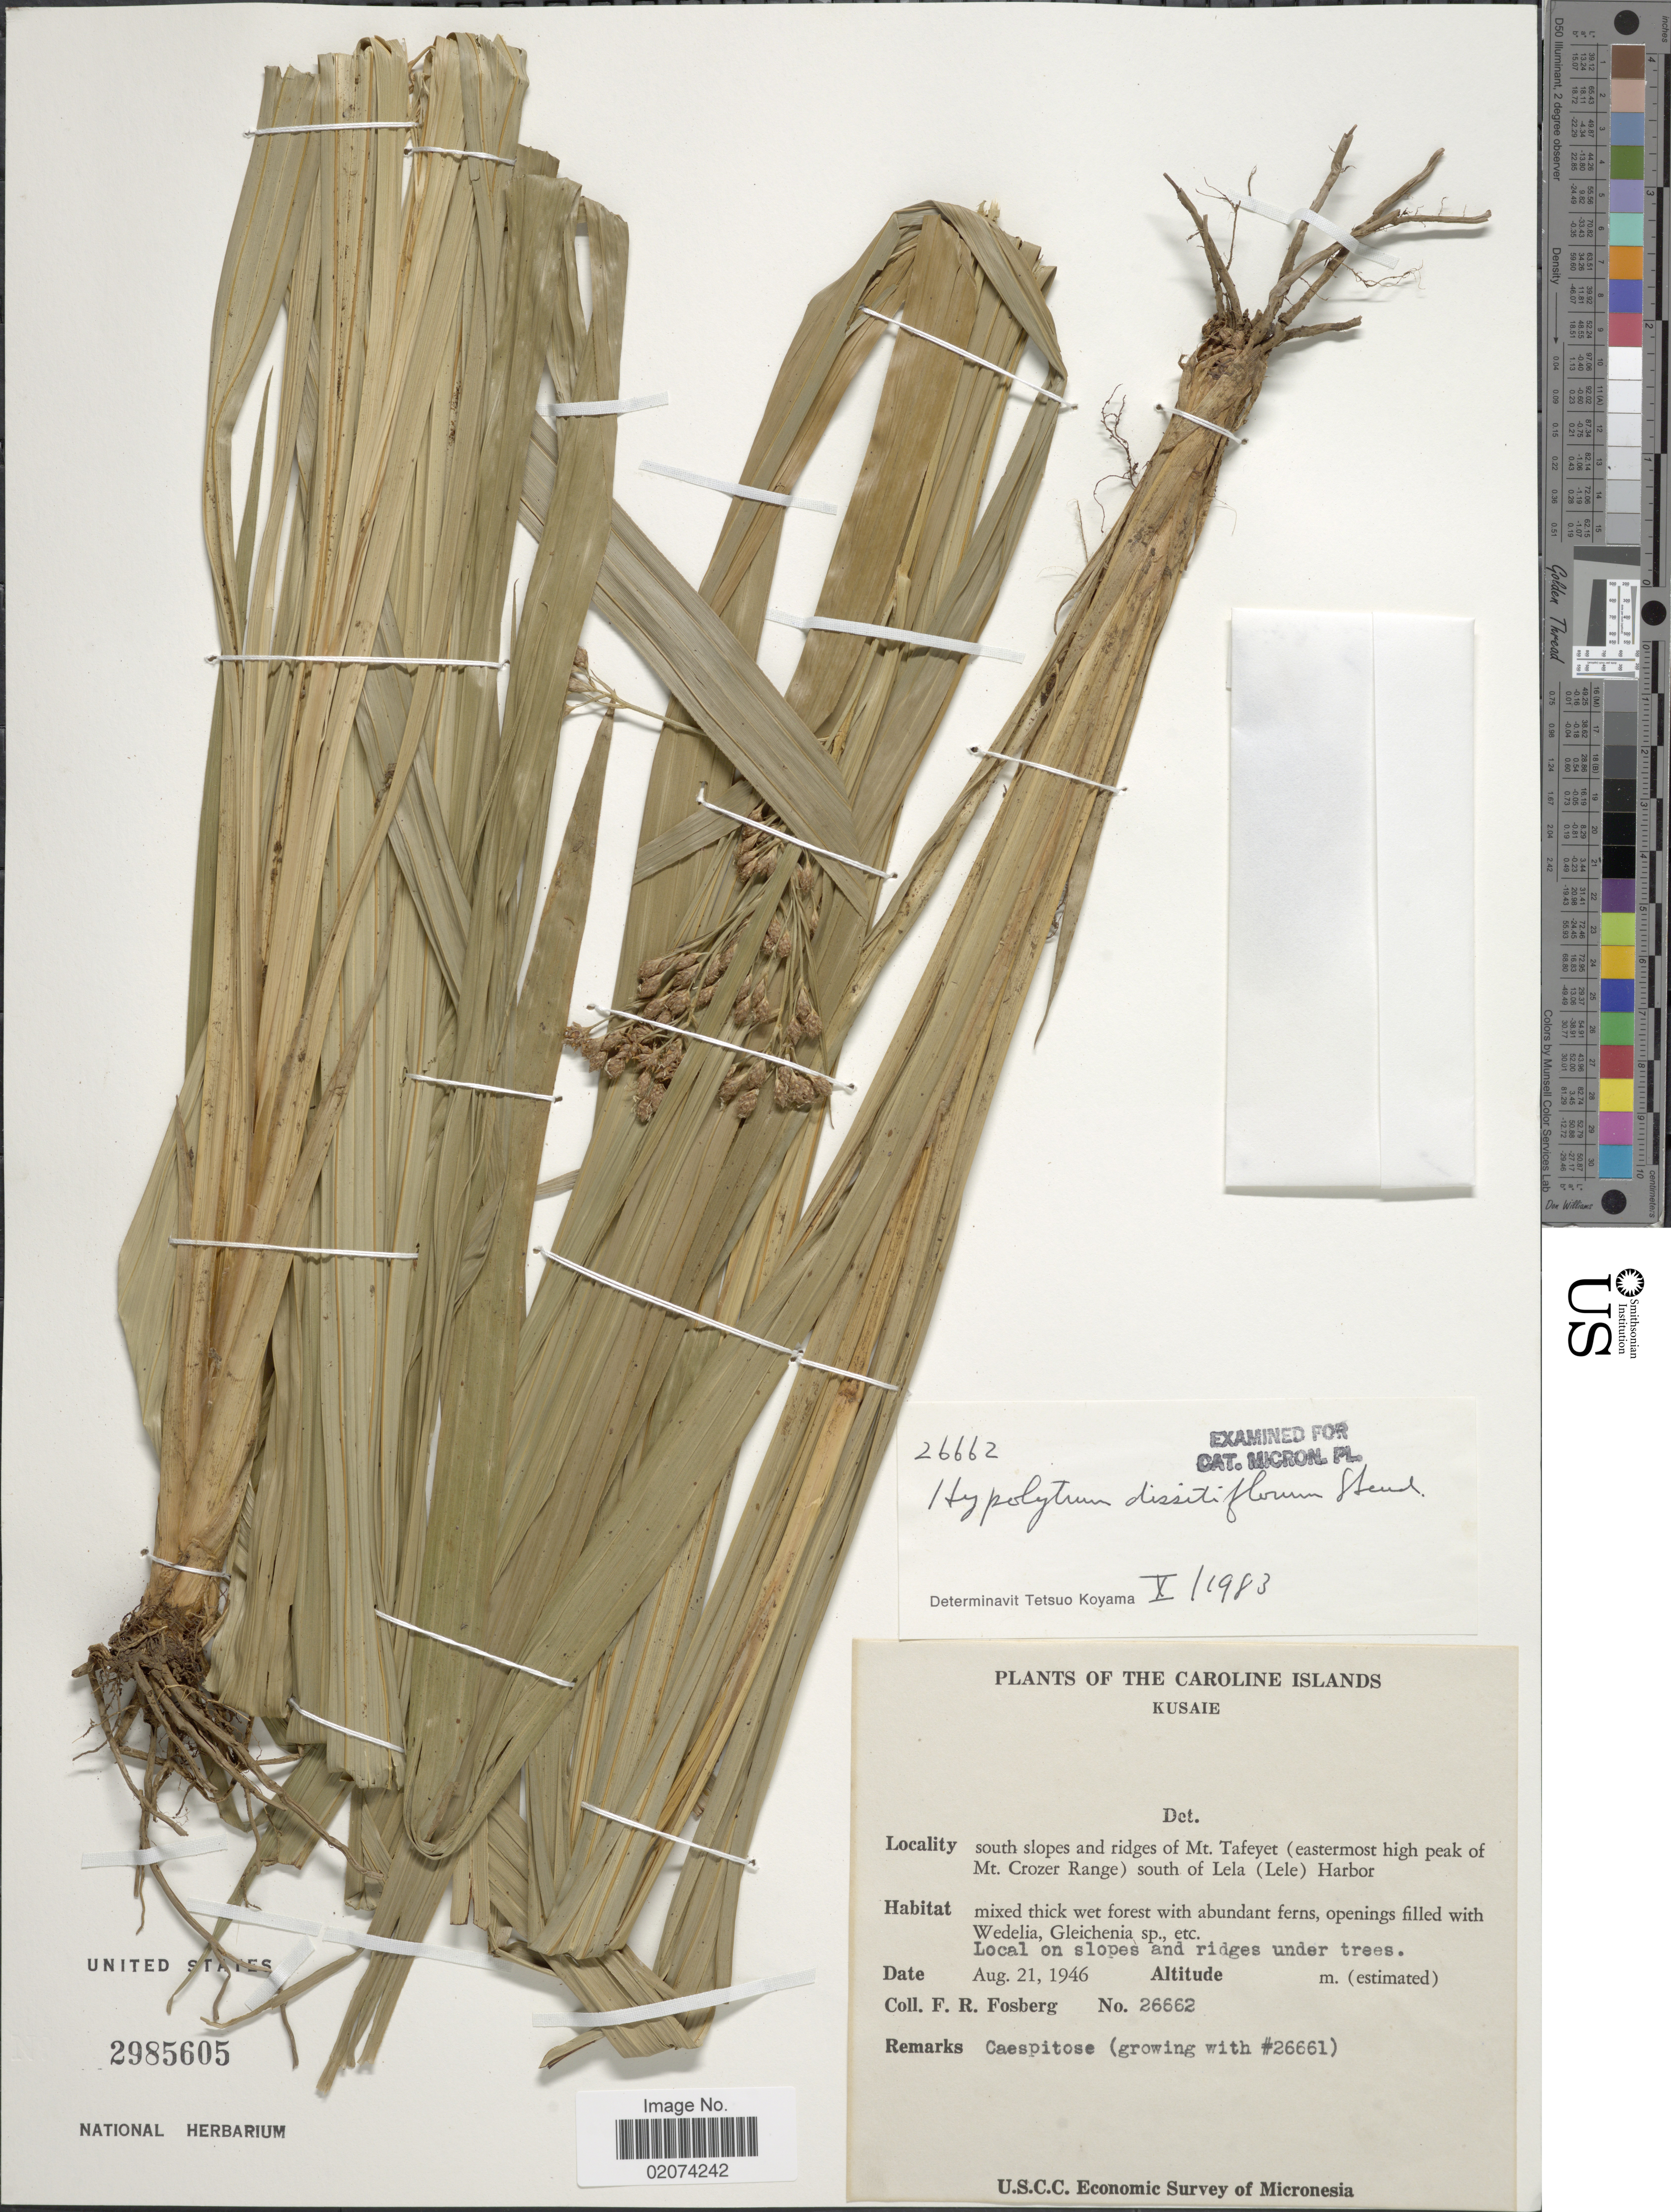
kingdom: Plantae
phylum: Tracheophyta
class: Liliopsida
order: Poales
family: Cyperaceae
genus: Hypolytrum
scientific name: Hypolytrum dissitiflorum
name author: Steud.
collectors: F. R. Fosberg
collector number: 26662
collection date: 1946-08-21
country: Micronesia, Federated States of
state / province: Kosrae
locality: The Caroline Islands, Kusaie, south slopes and ridges of Mt. Tafeyet ((eastermost high peak of Mt. Crozer Range) South of Lela ( Lele) Harbor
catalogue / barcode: US 2985605